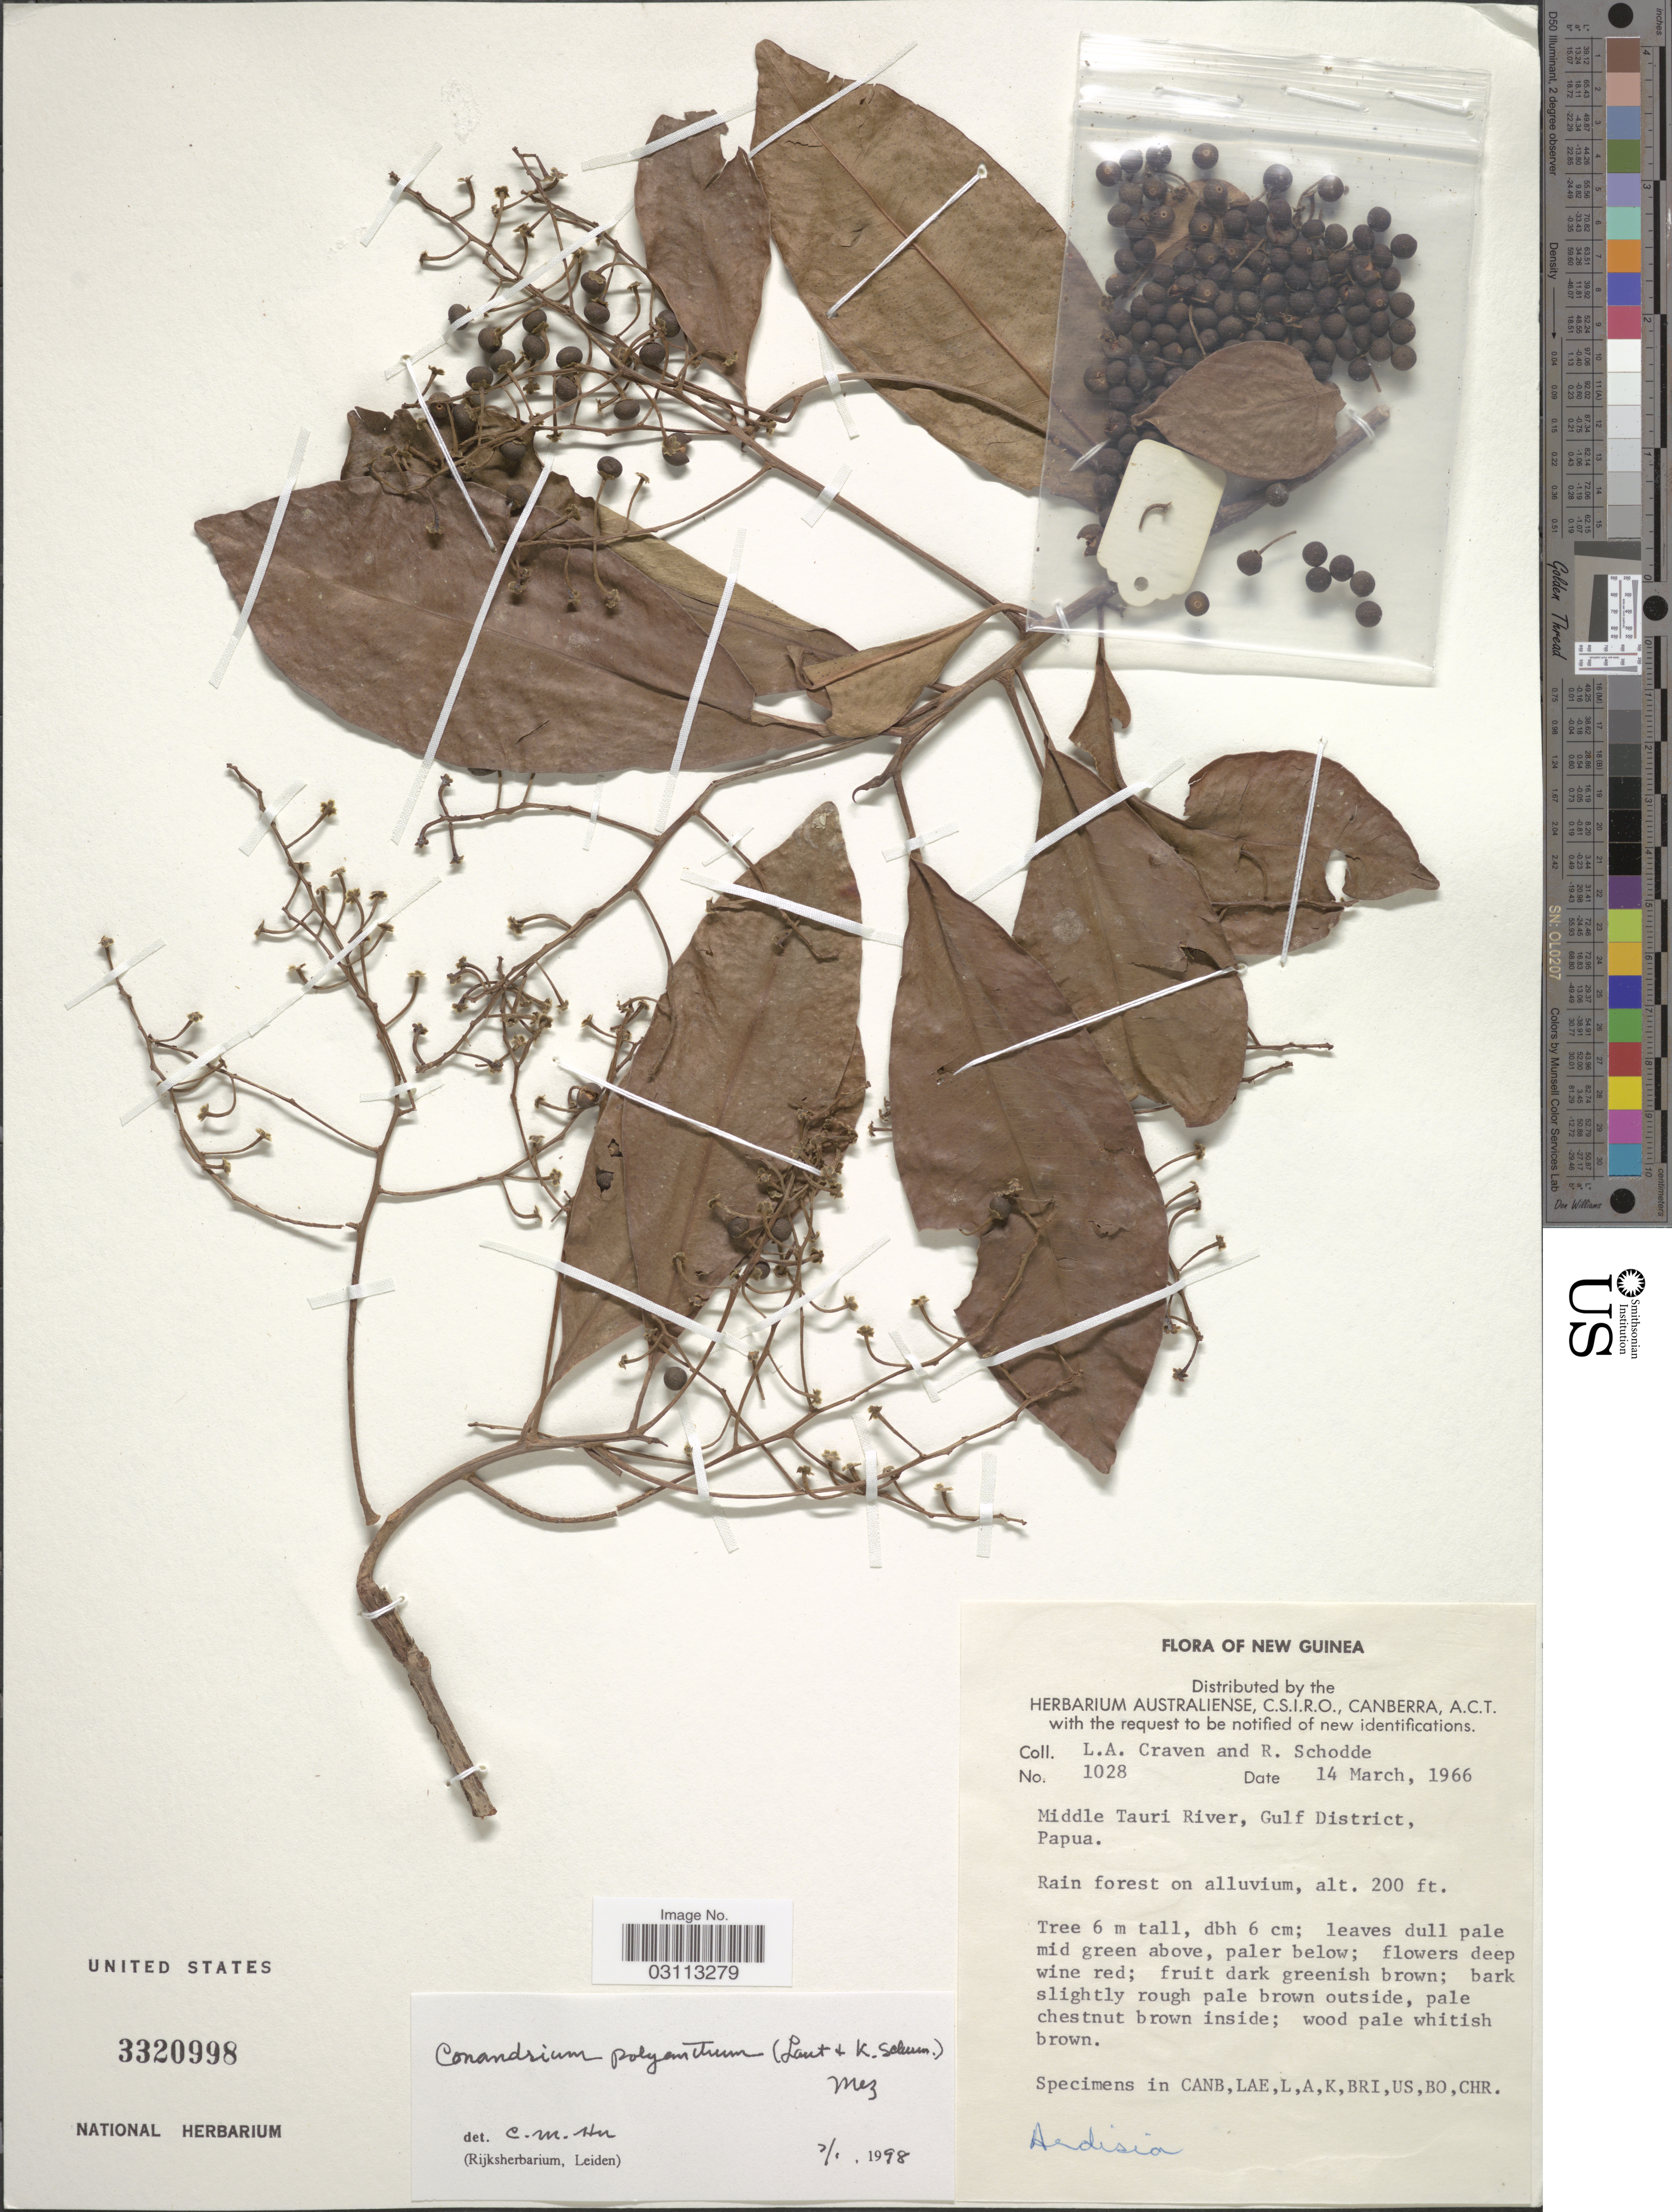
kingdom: Plantae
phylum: Tracheophyta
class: Magnoliopsida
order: Ericales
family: Primulaceae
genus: Conandrium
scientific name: Conandrium polyanthum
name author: (Lauterb. & K. Schum.) Mez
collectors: L. A. Craven & R. Schodde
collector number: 1028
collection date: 1966-03-14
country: Papua New Guinea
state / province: Gulf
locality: New Guinea. Middle Tauri River, Gulf District.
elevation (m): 61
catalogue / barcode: US 3320998